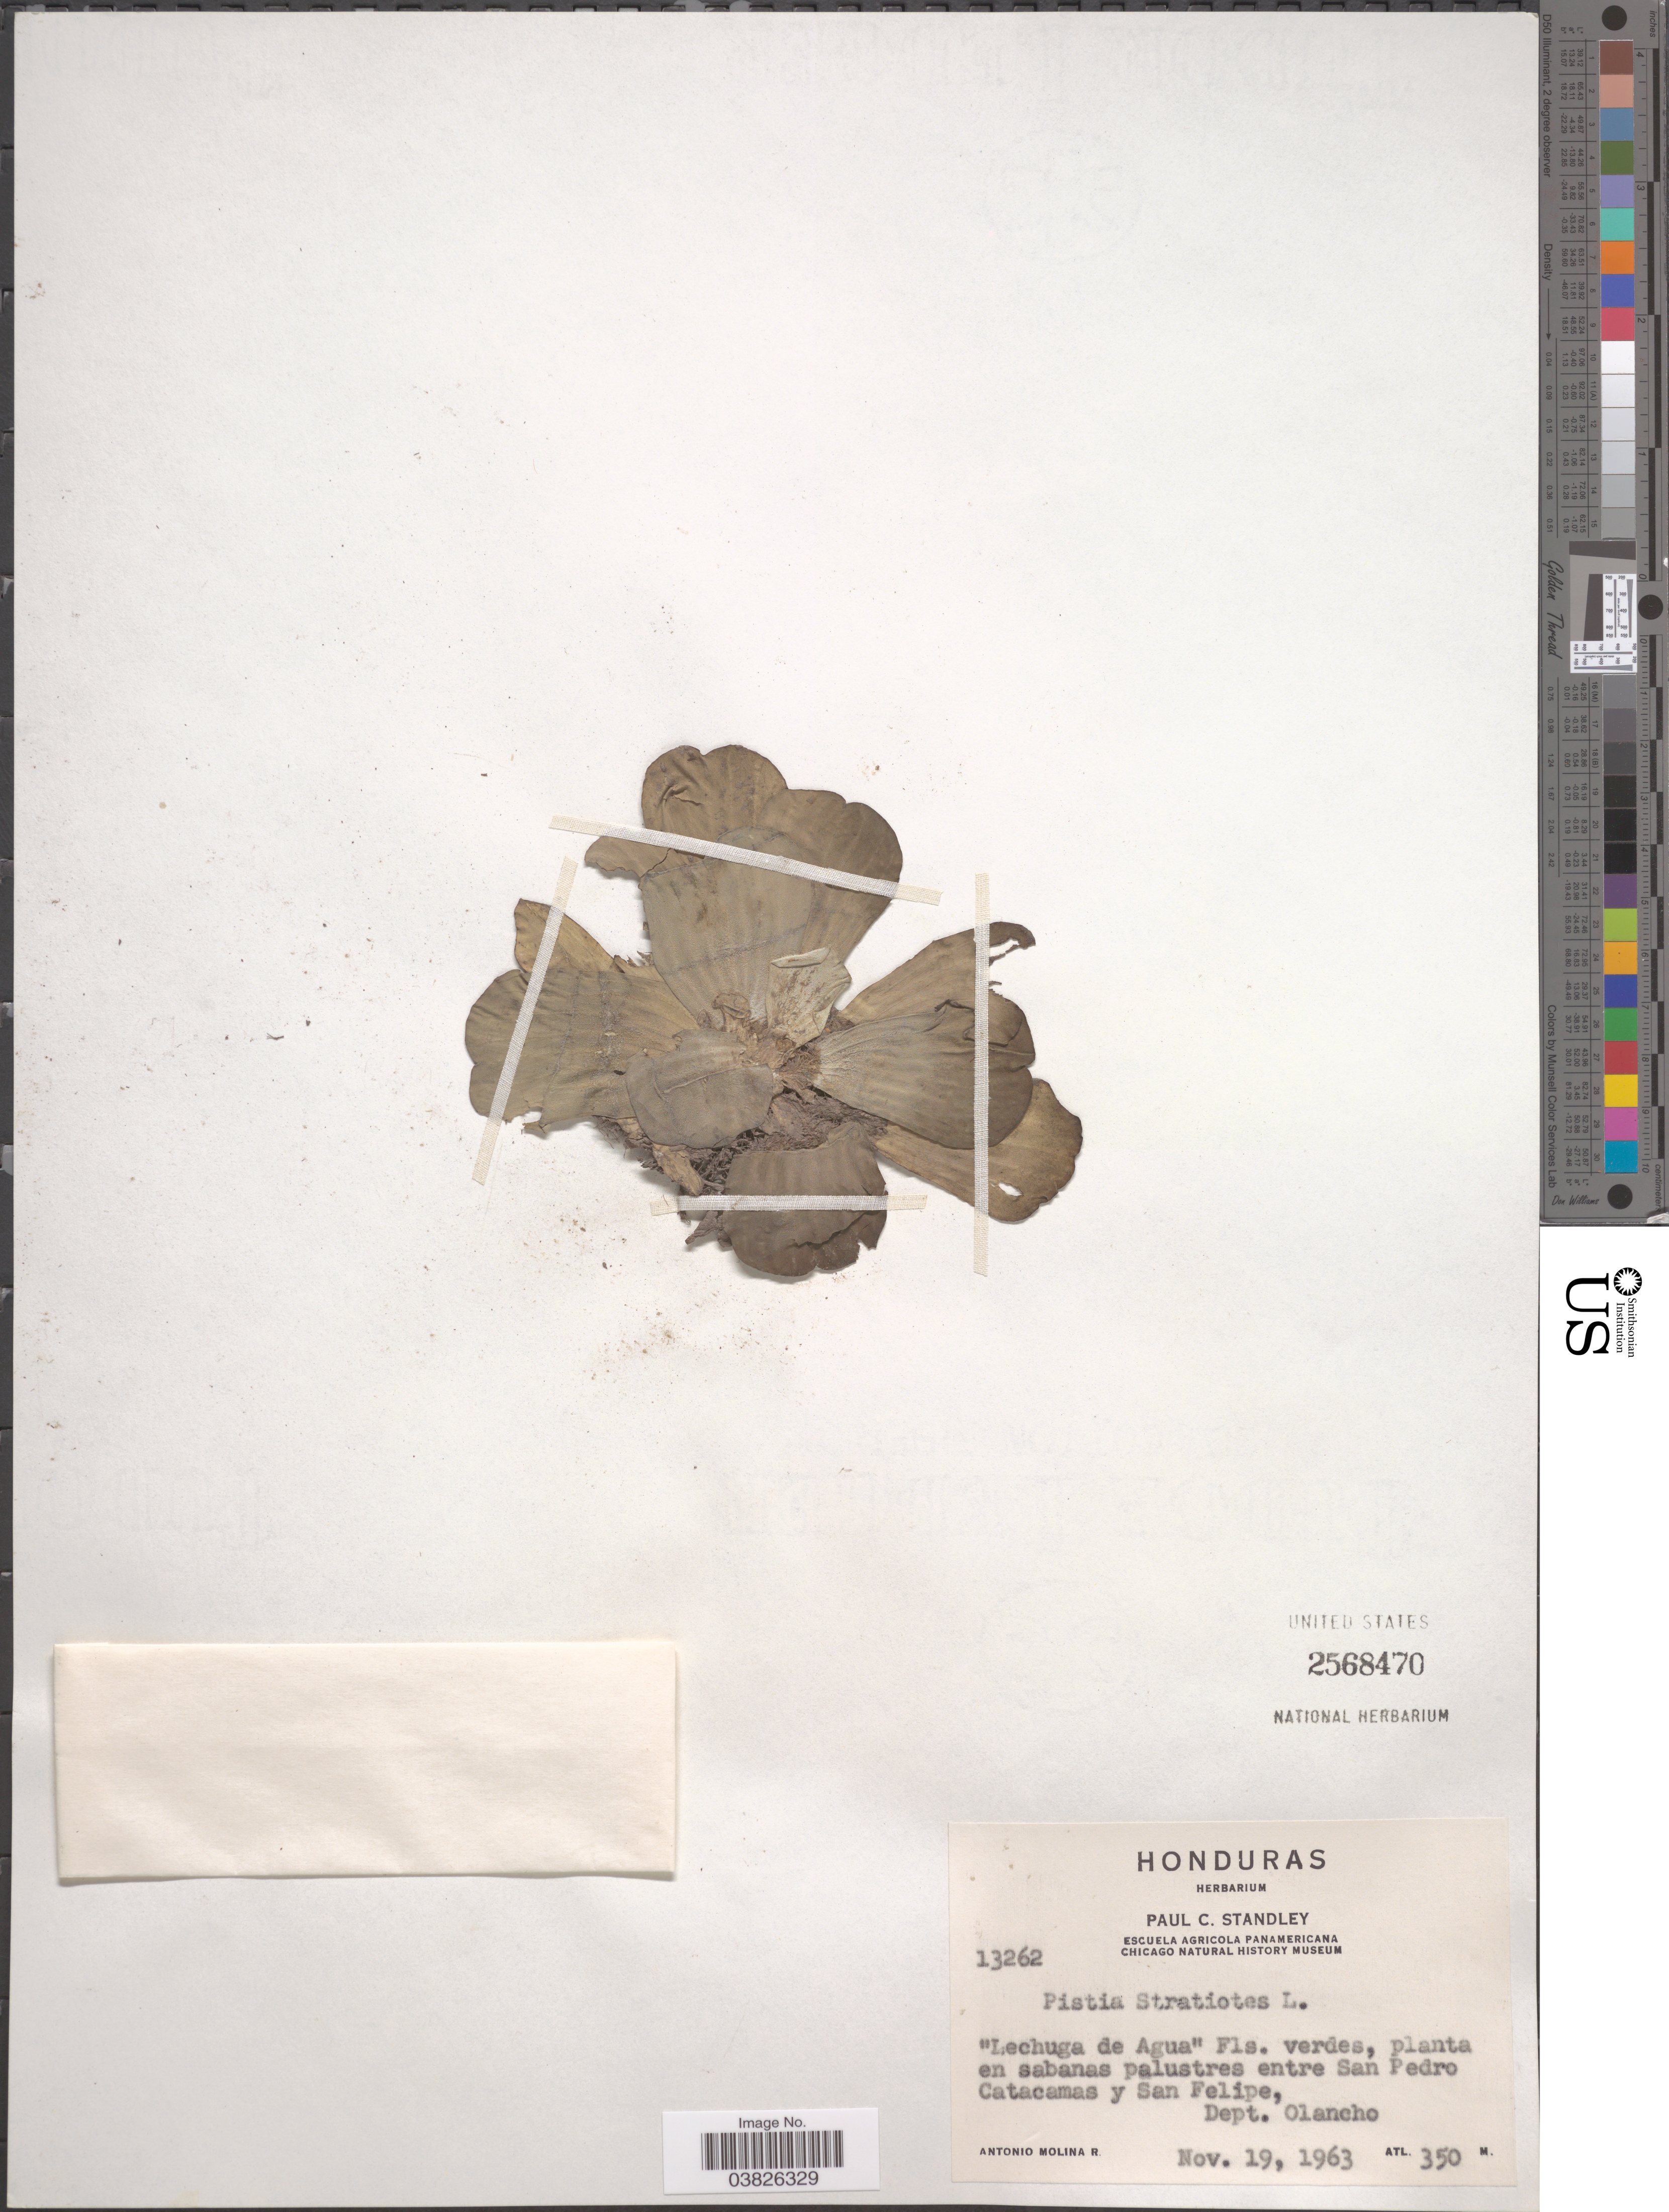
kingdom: Plantae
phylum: Tracheophyta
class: Liliopsida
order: Alismatales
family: Araceae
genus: Pistia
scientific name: Pistia stratiotes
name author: L.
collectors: A. Molina R.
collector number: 13262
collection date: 1963-11-19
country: Honduras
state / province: Olancho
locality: En sabanas palustres entre San Pedro Catacamas y San Felipe, Dept. Olancho.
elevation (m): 350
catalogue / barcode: US 2568470